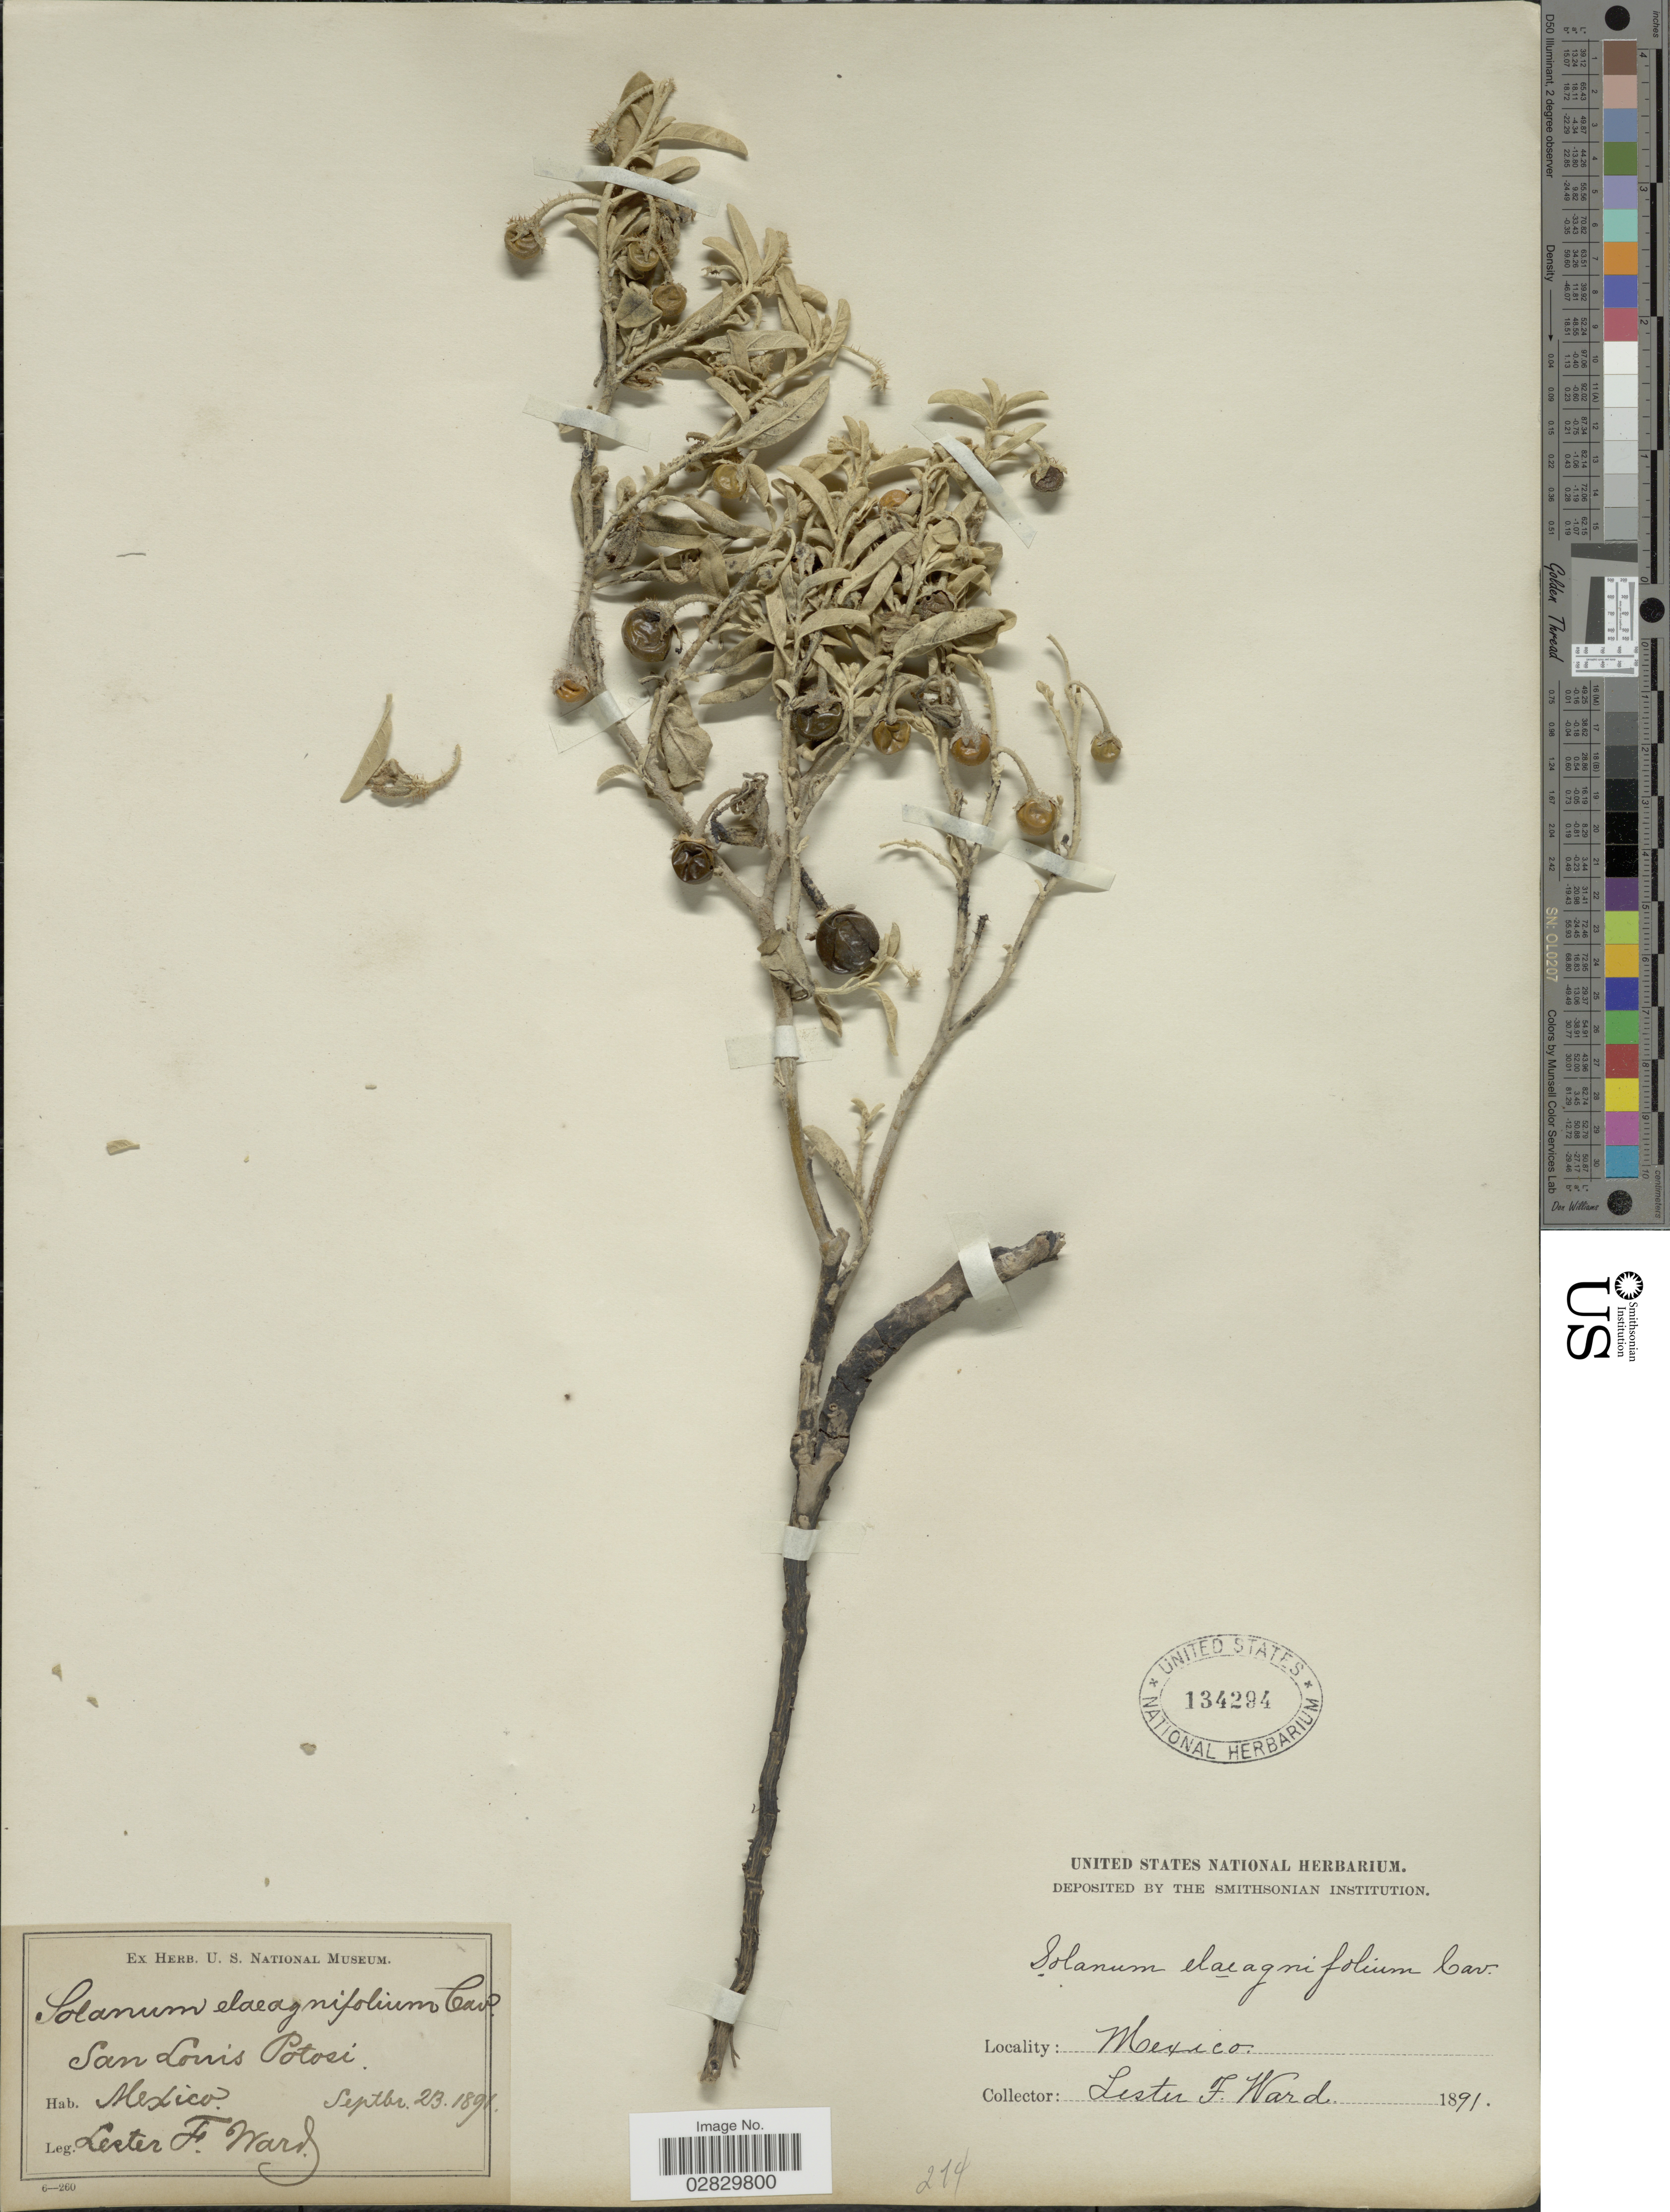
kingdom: Plantae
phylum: Tracheophyta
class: Magnoliopsida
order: Solanales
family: Solanaceae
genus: Solanum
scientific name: Solanum elaeagnifolium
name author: Cav.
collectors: L. F. Ward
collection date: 1891-09-23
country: Mexico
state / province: San Luis Potosí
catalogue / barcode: US 134294